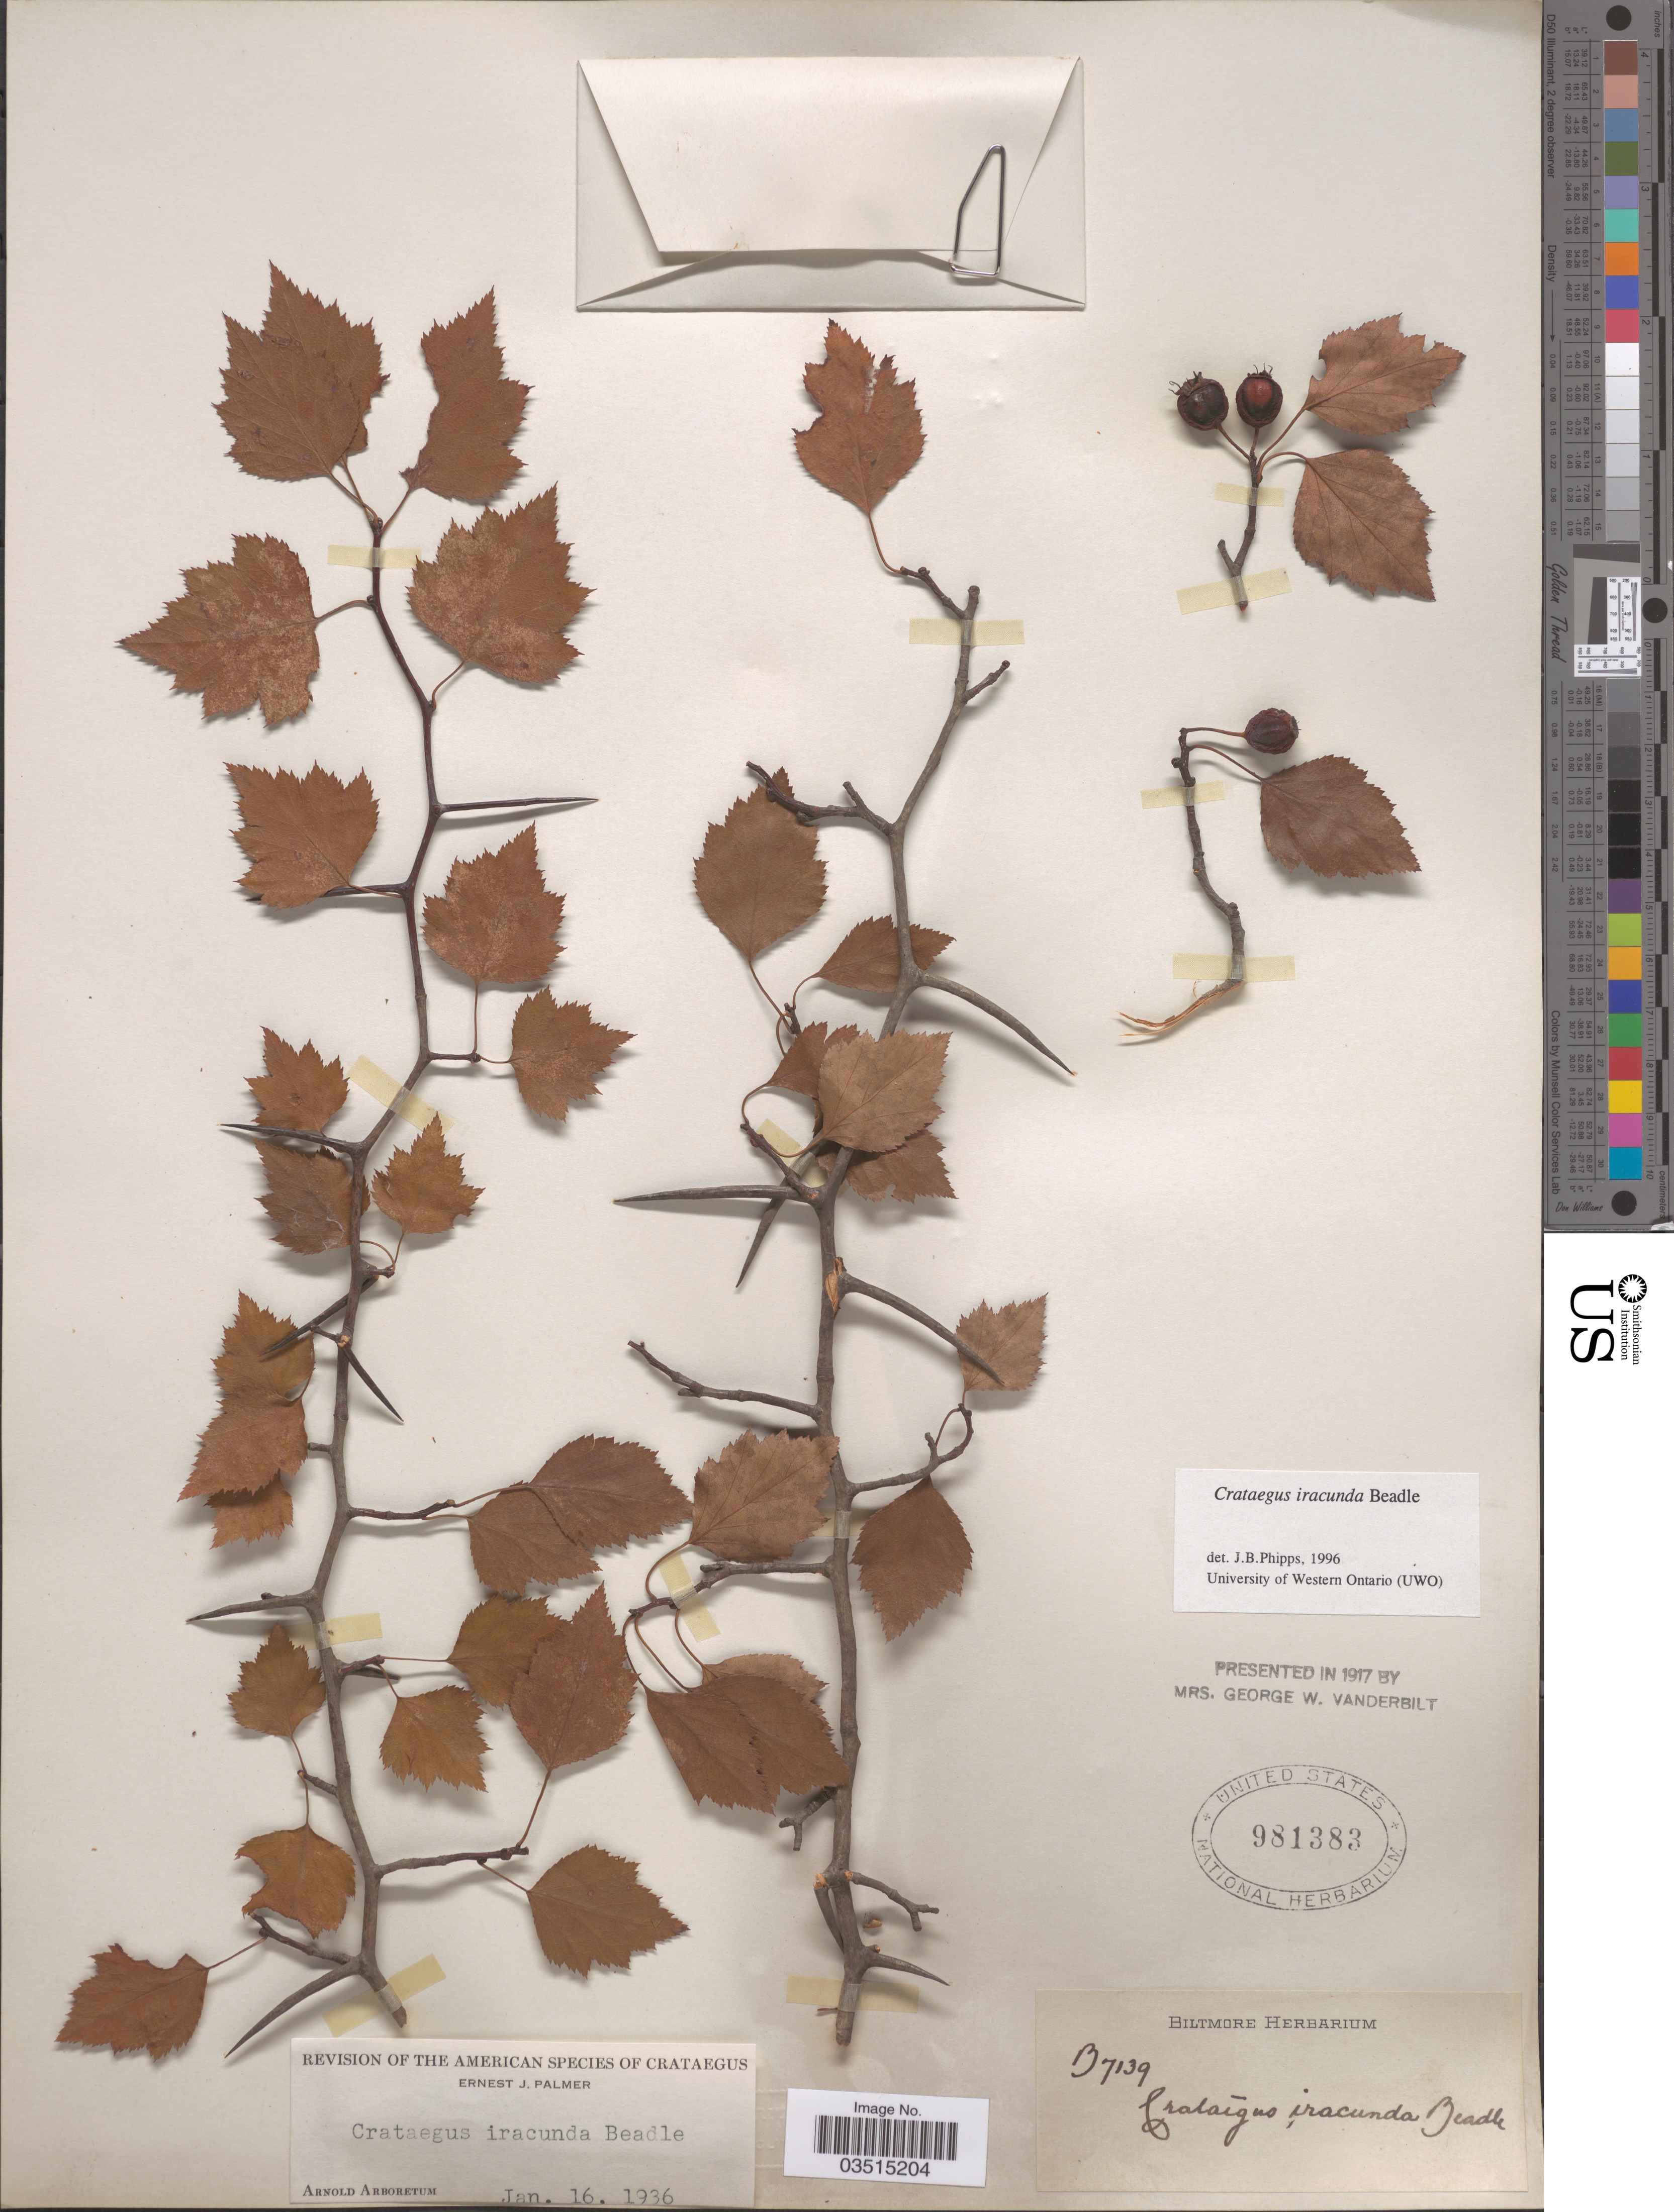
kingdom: Plantae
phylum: Tracheophyta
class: Magnoliopsida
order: Rosales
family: Rosaceae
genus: Crataegus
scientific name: Crataegus iracunda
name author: Beadle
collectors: ex herb. Biltmore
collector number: B7139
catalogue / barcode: US 981383